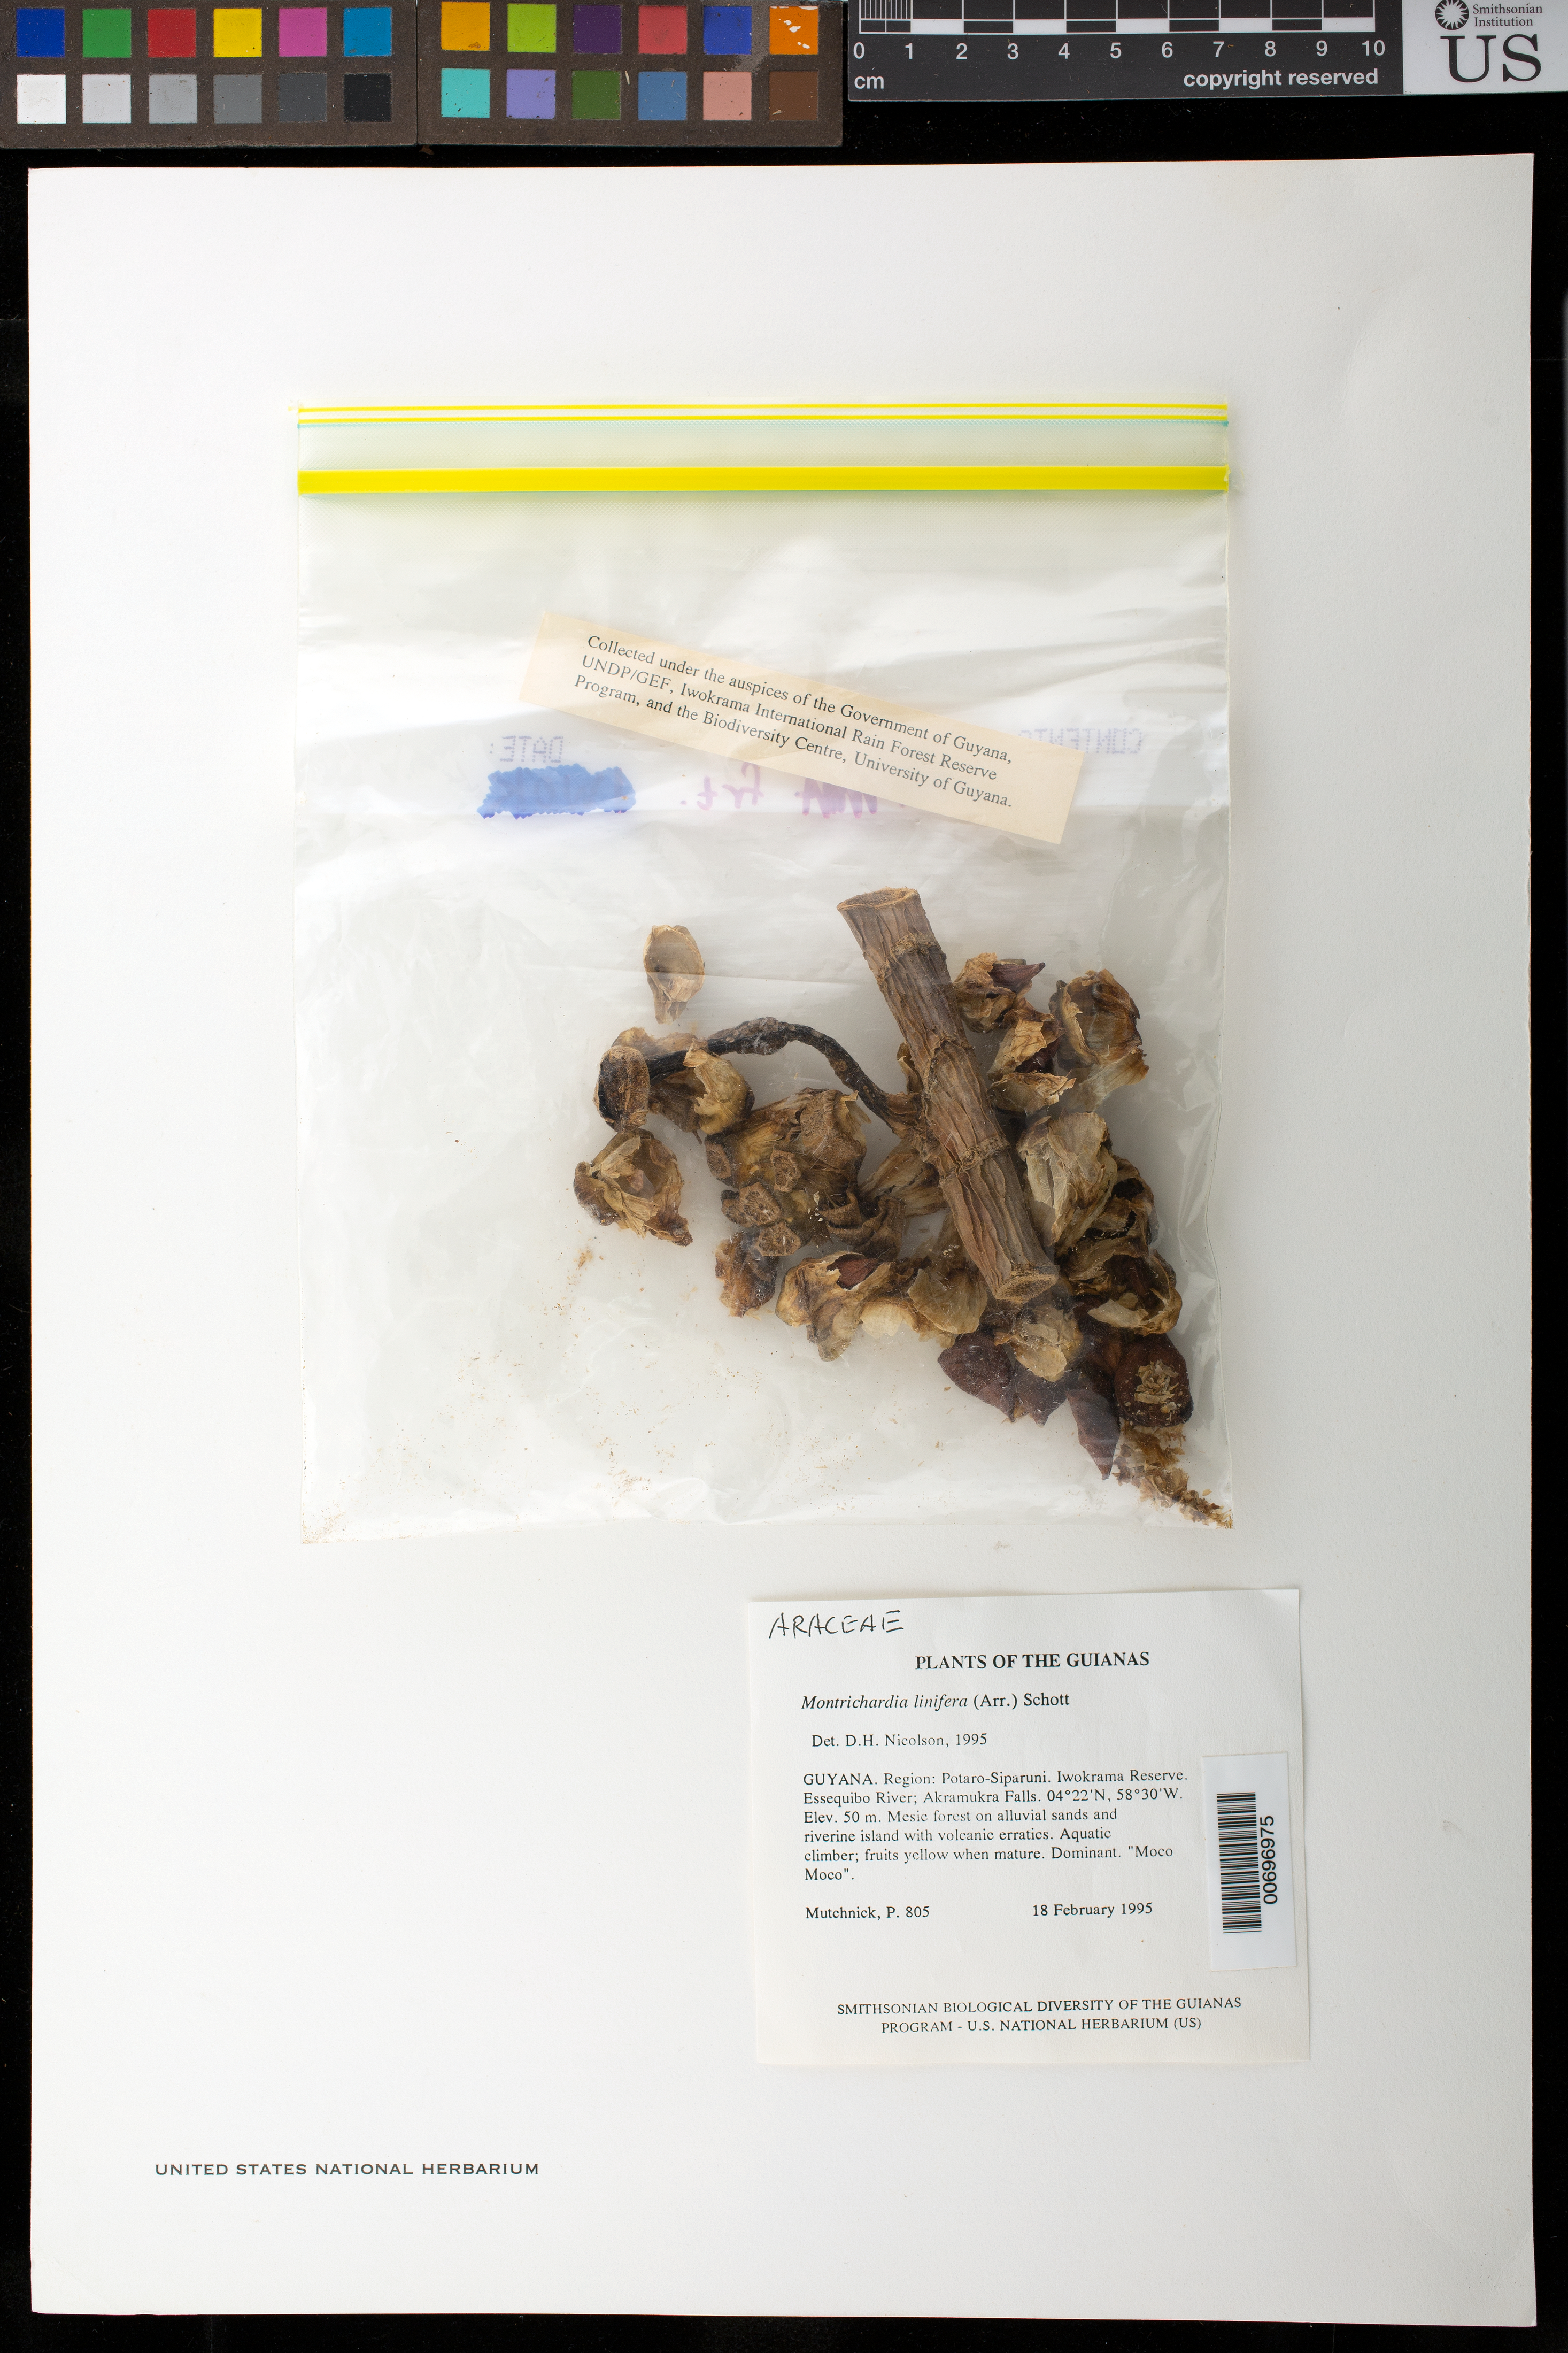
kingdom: Plantae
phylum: Tracheophyta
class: Liliopsida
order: Alismatales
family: Araceae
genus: Montrichardia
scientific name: Montrichardia linifera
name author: (Arruda) Schott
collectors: P. Mutchnick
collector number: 805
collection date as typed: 18 February 1995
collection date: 1995-02-18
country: Guyana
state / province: Potaro-Siparuni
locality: Iwokrama Reserve. Essequibo River; Akramukra Falls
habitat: Mesic forest on alluvial sands and riverine island with volcanic erratics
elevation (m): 50